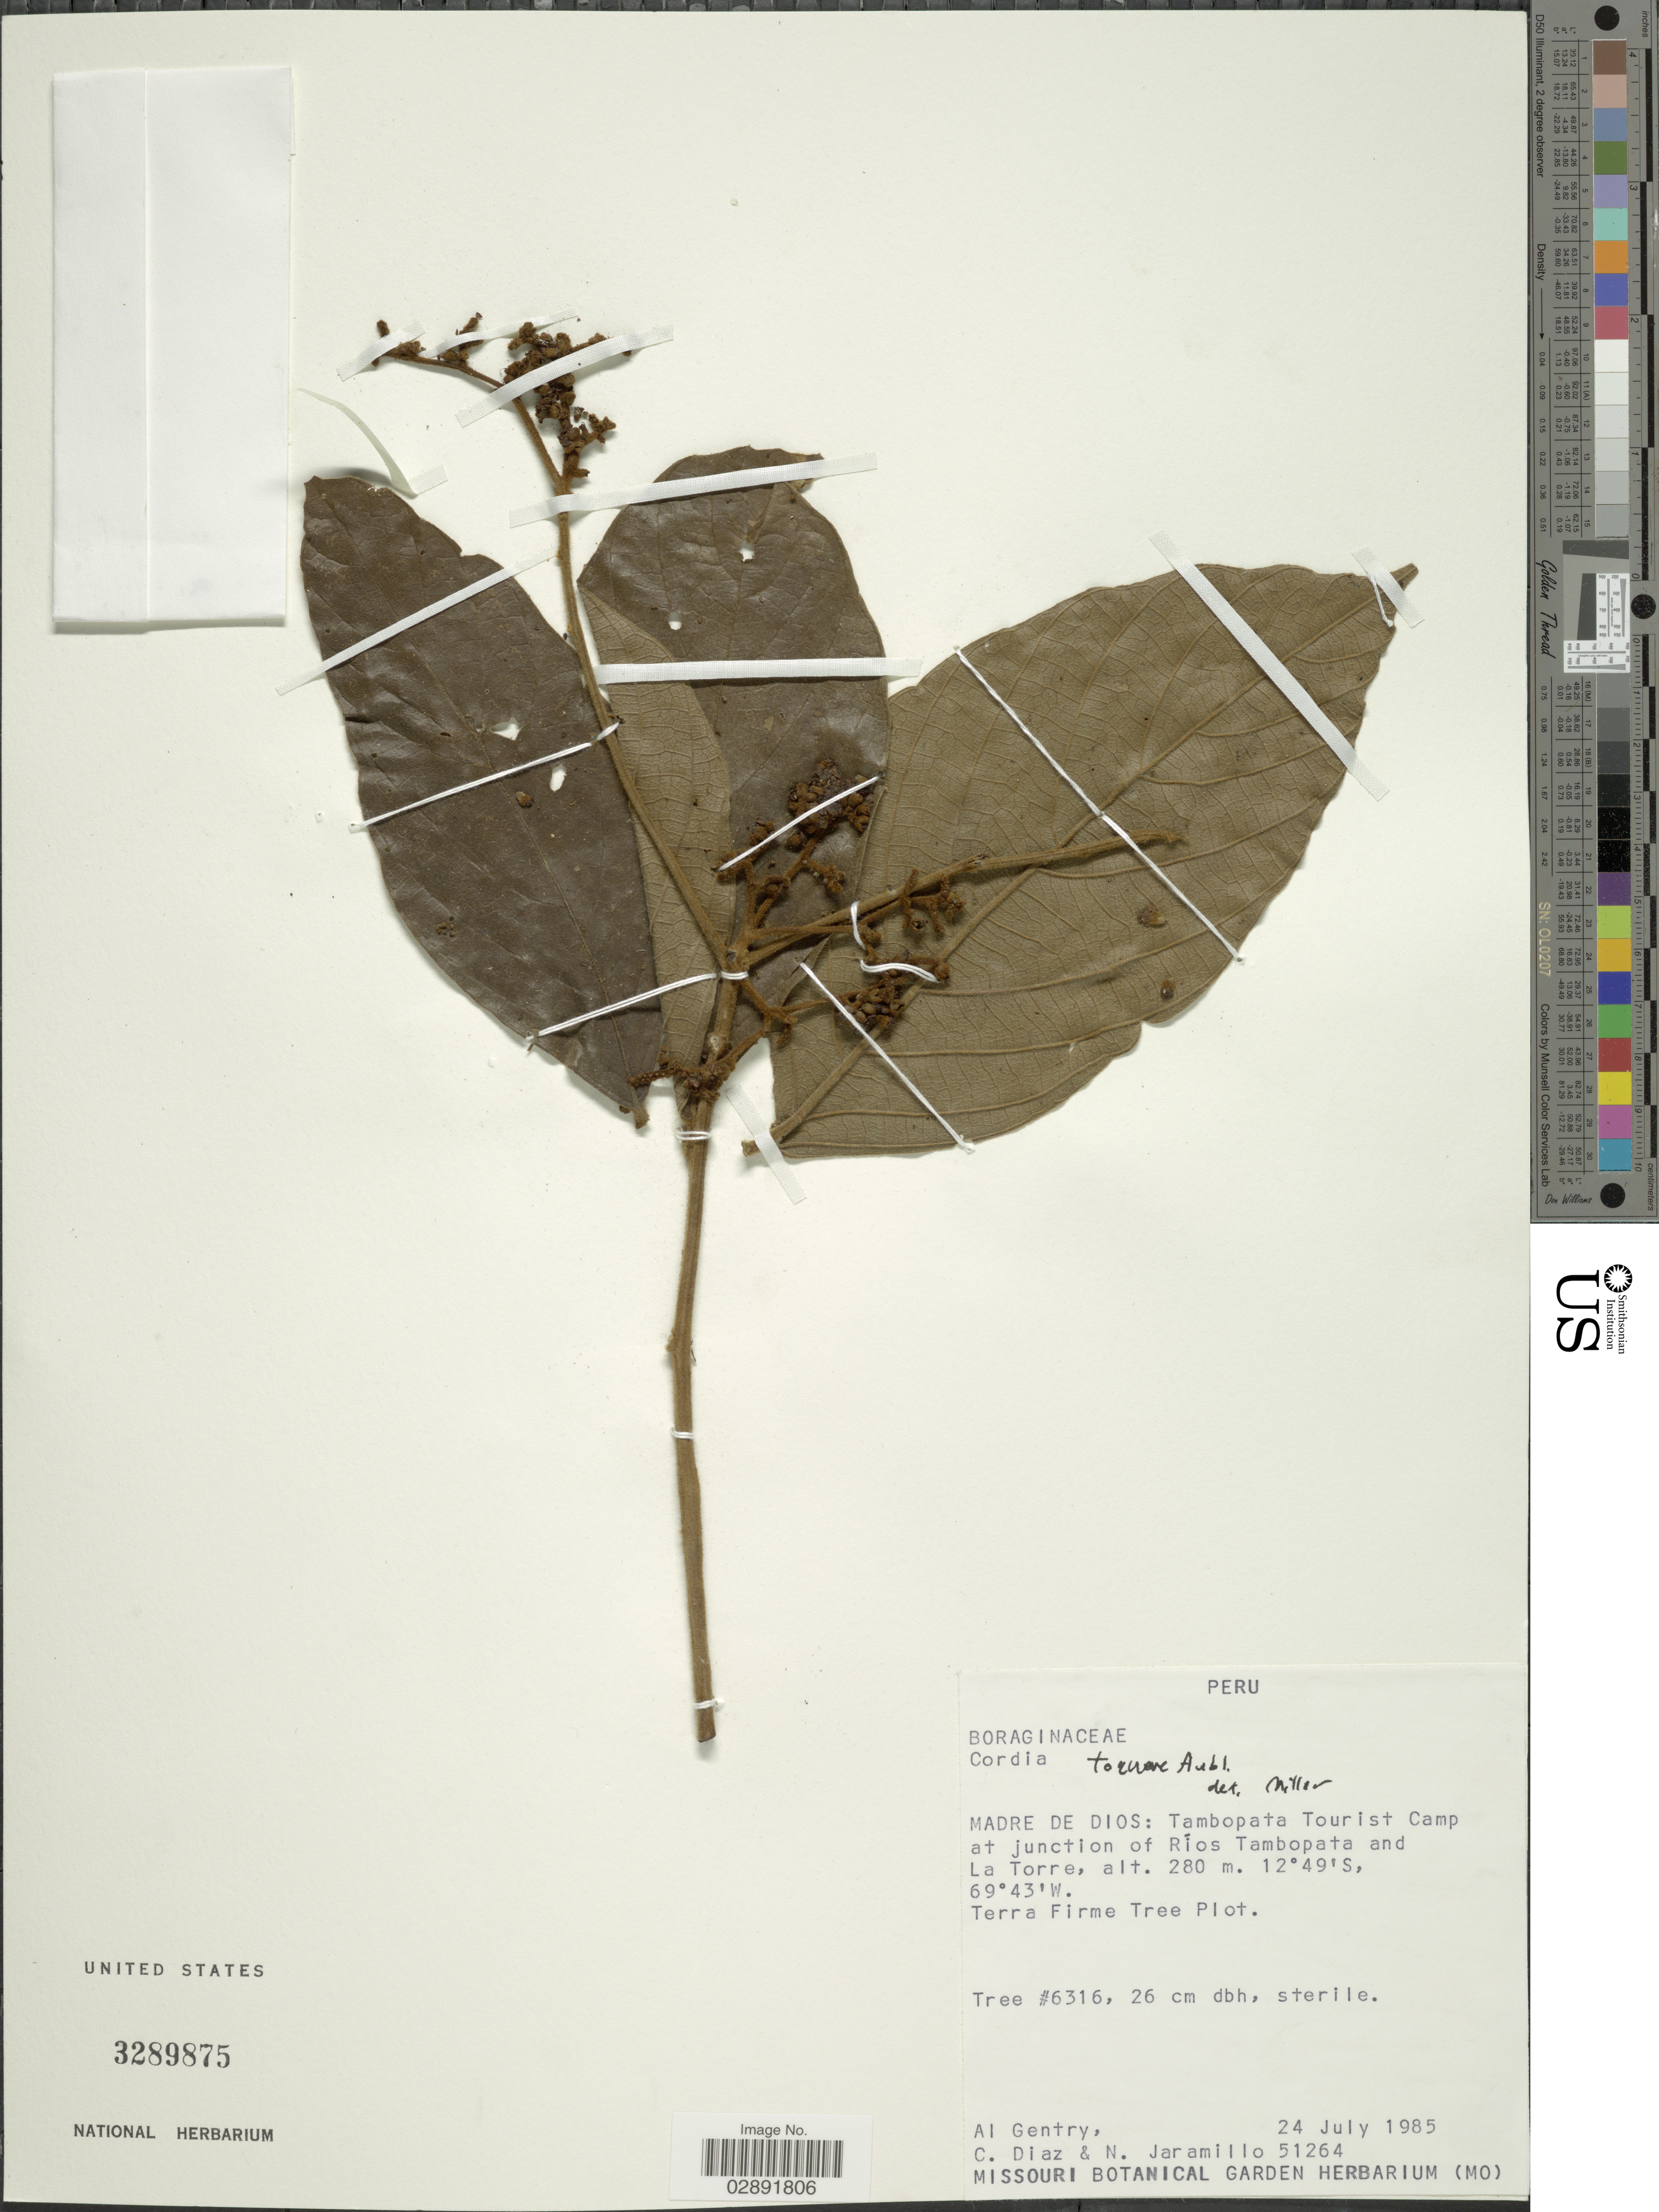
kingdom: Plantae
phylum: Tracheophyta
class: Magnoliopsida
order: Boraginales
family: Cordiaceae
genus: Cordia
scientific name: Cordia toqueve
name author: Aubl.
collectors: A. H. Gentry, C. Díaz & N. Jaramillo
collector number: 51264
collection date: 1985-07-24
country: Peru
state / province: Madre de Dios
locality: Tambopata Tourist Camp at junction of Ríos Tambopata and La Torre.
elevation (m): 280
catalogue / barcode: US 3289875